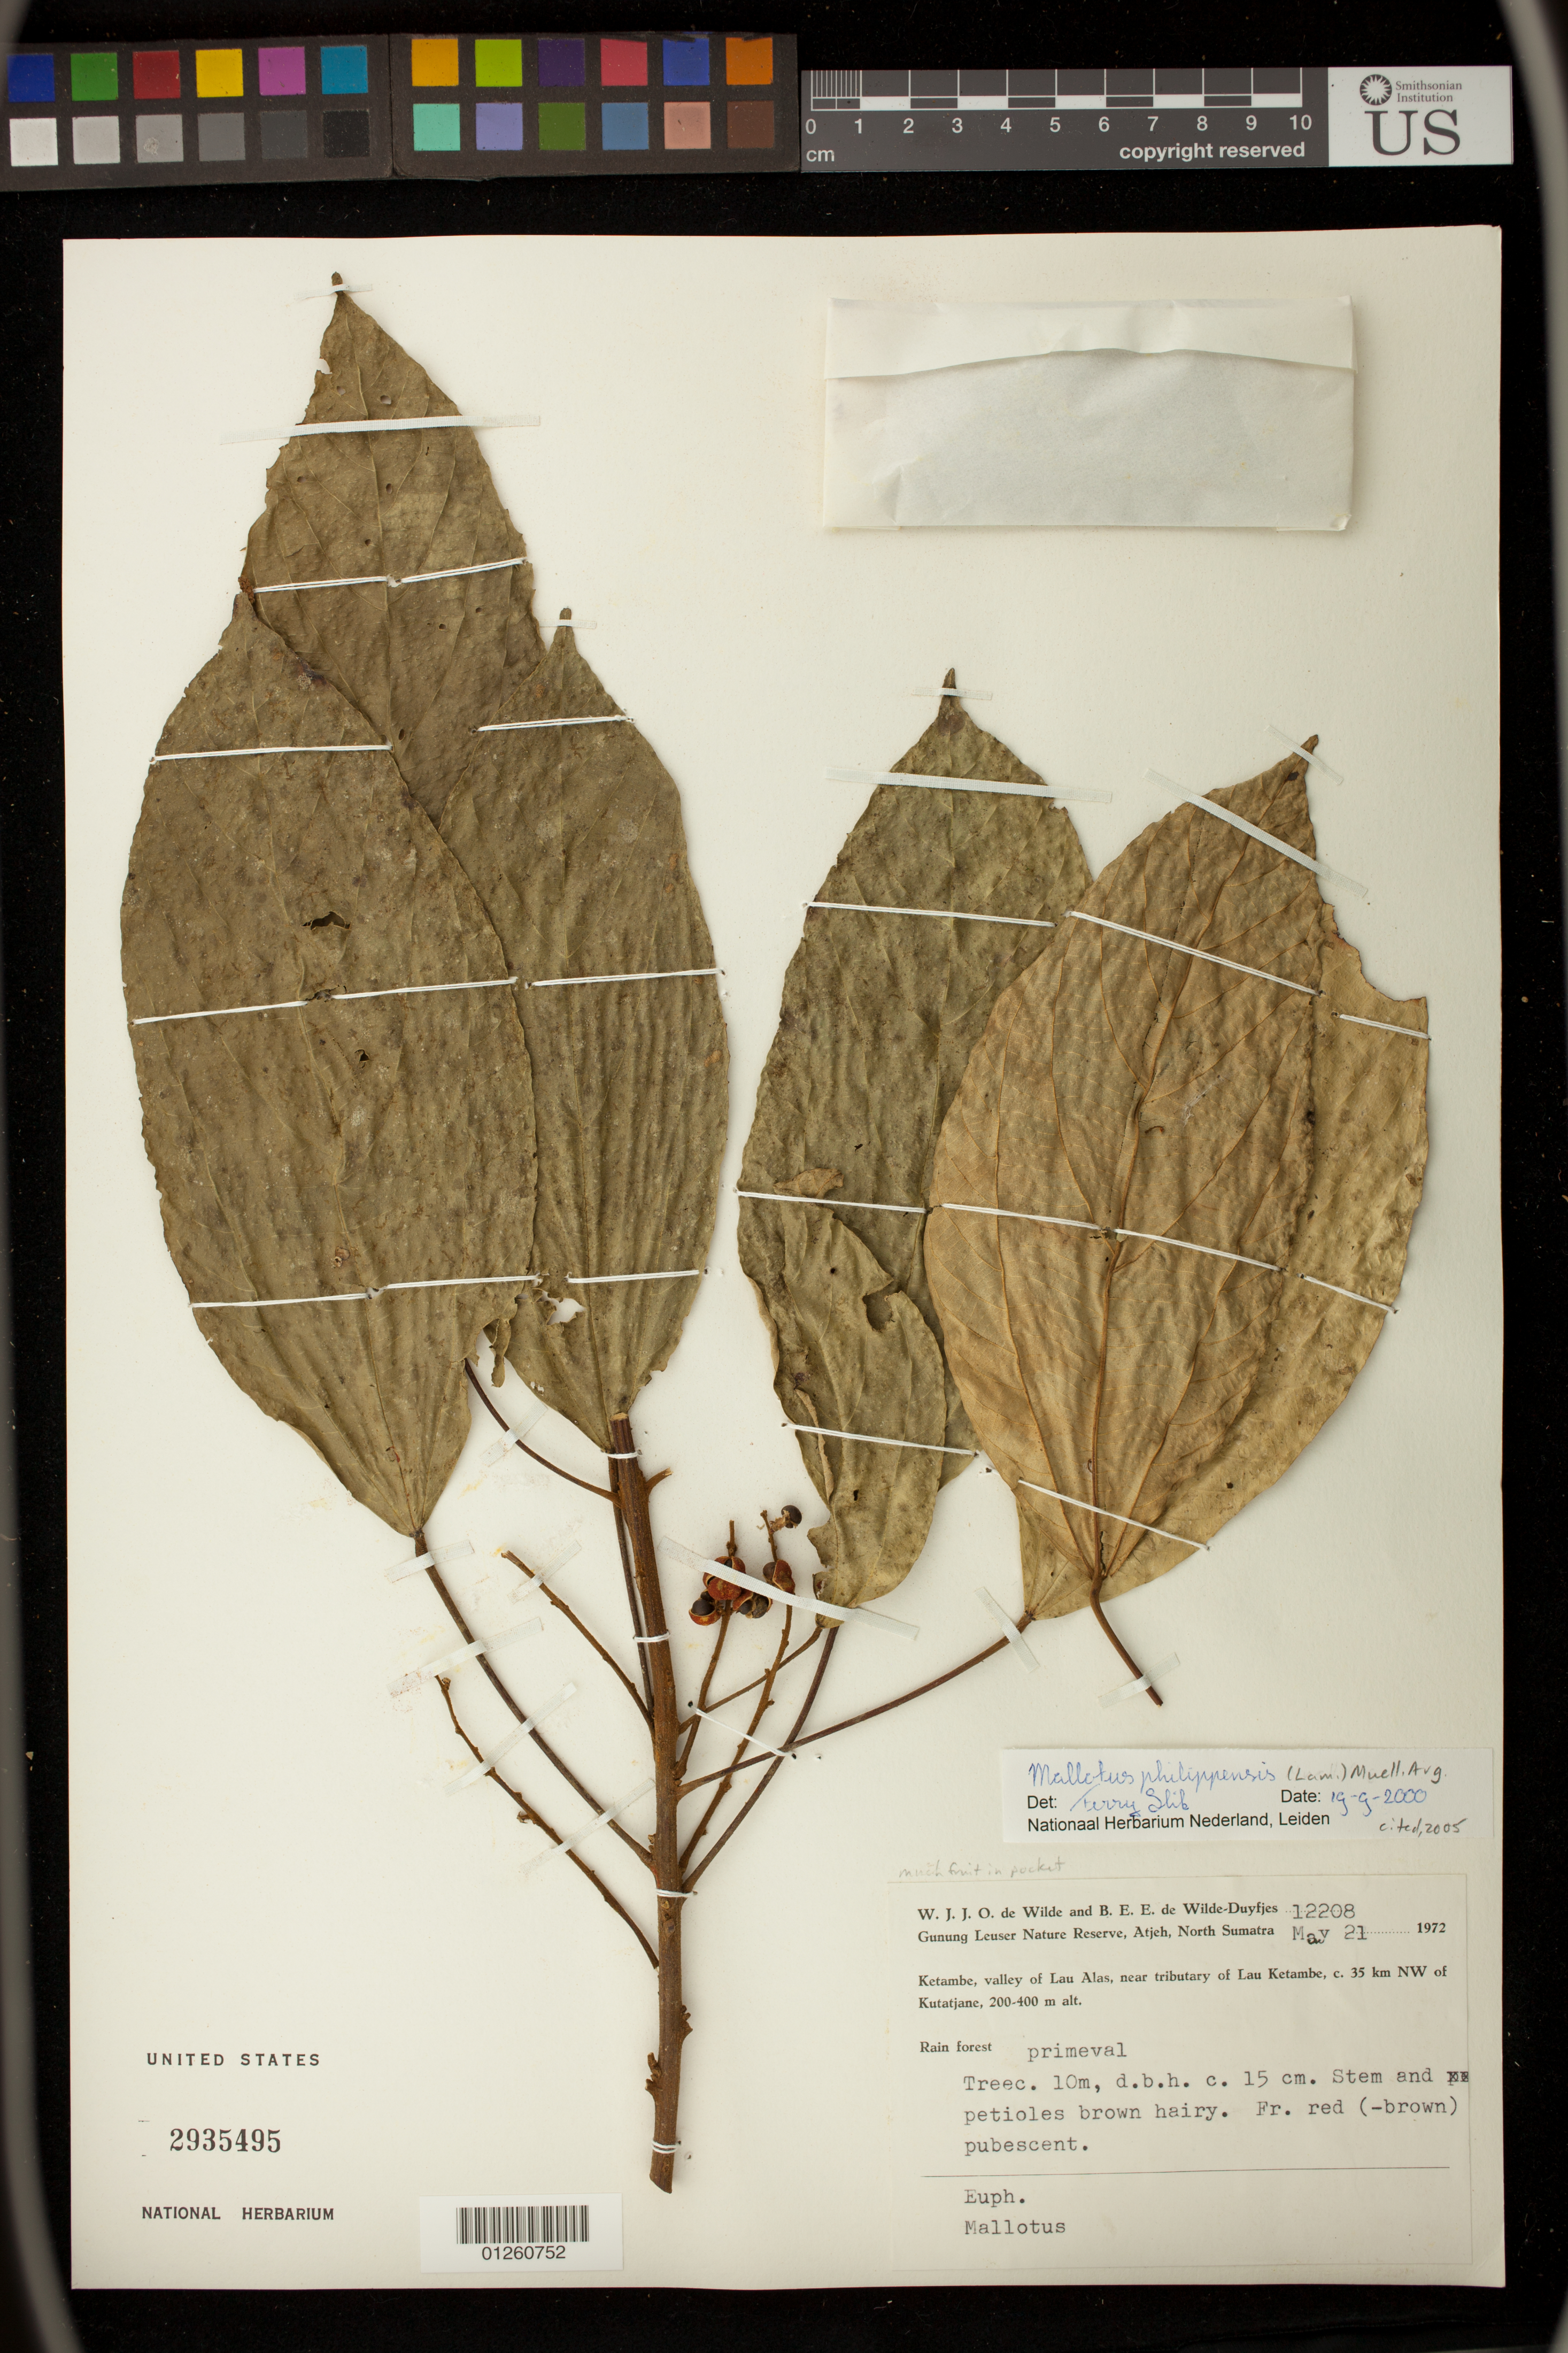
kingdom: Plantae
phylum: Tracheophyta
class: Magnoliopsida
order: Malpighiales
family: Euphorbiaceae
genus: Mallotus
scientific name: Mallotus philippensis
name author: (Lam.) Müll. Arg.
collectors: W. J. de Wilde & B. E. de Wilde-Duyfjes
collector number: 12208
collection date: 1972-05-21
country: Indonesia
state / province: Sumatra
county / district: Aceh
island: Sumatra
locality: Gunung Leuser Nature Reserve, Atjeh, North Sumatra. Ketambe, valley of Lau Alas, near tributary of Lau Ketambe, c. 35 km NW of Kutatjane.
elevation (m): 200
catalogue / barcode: US 2935495